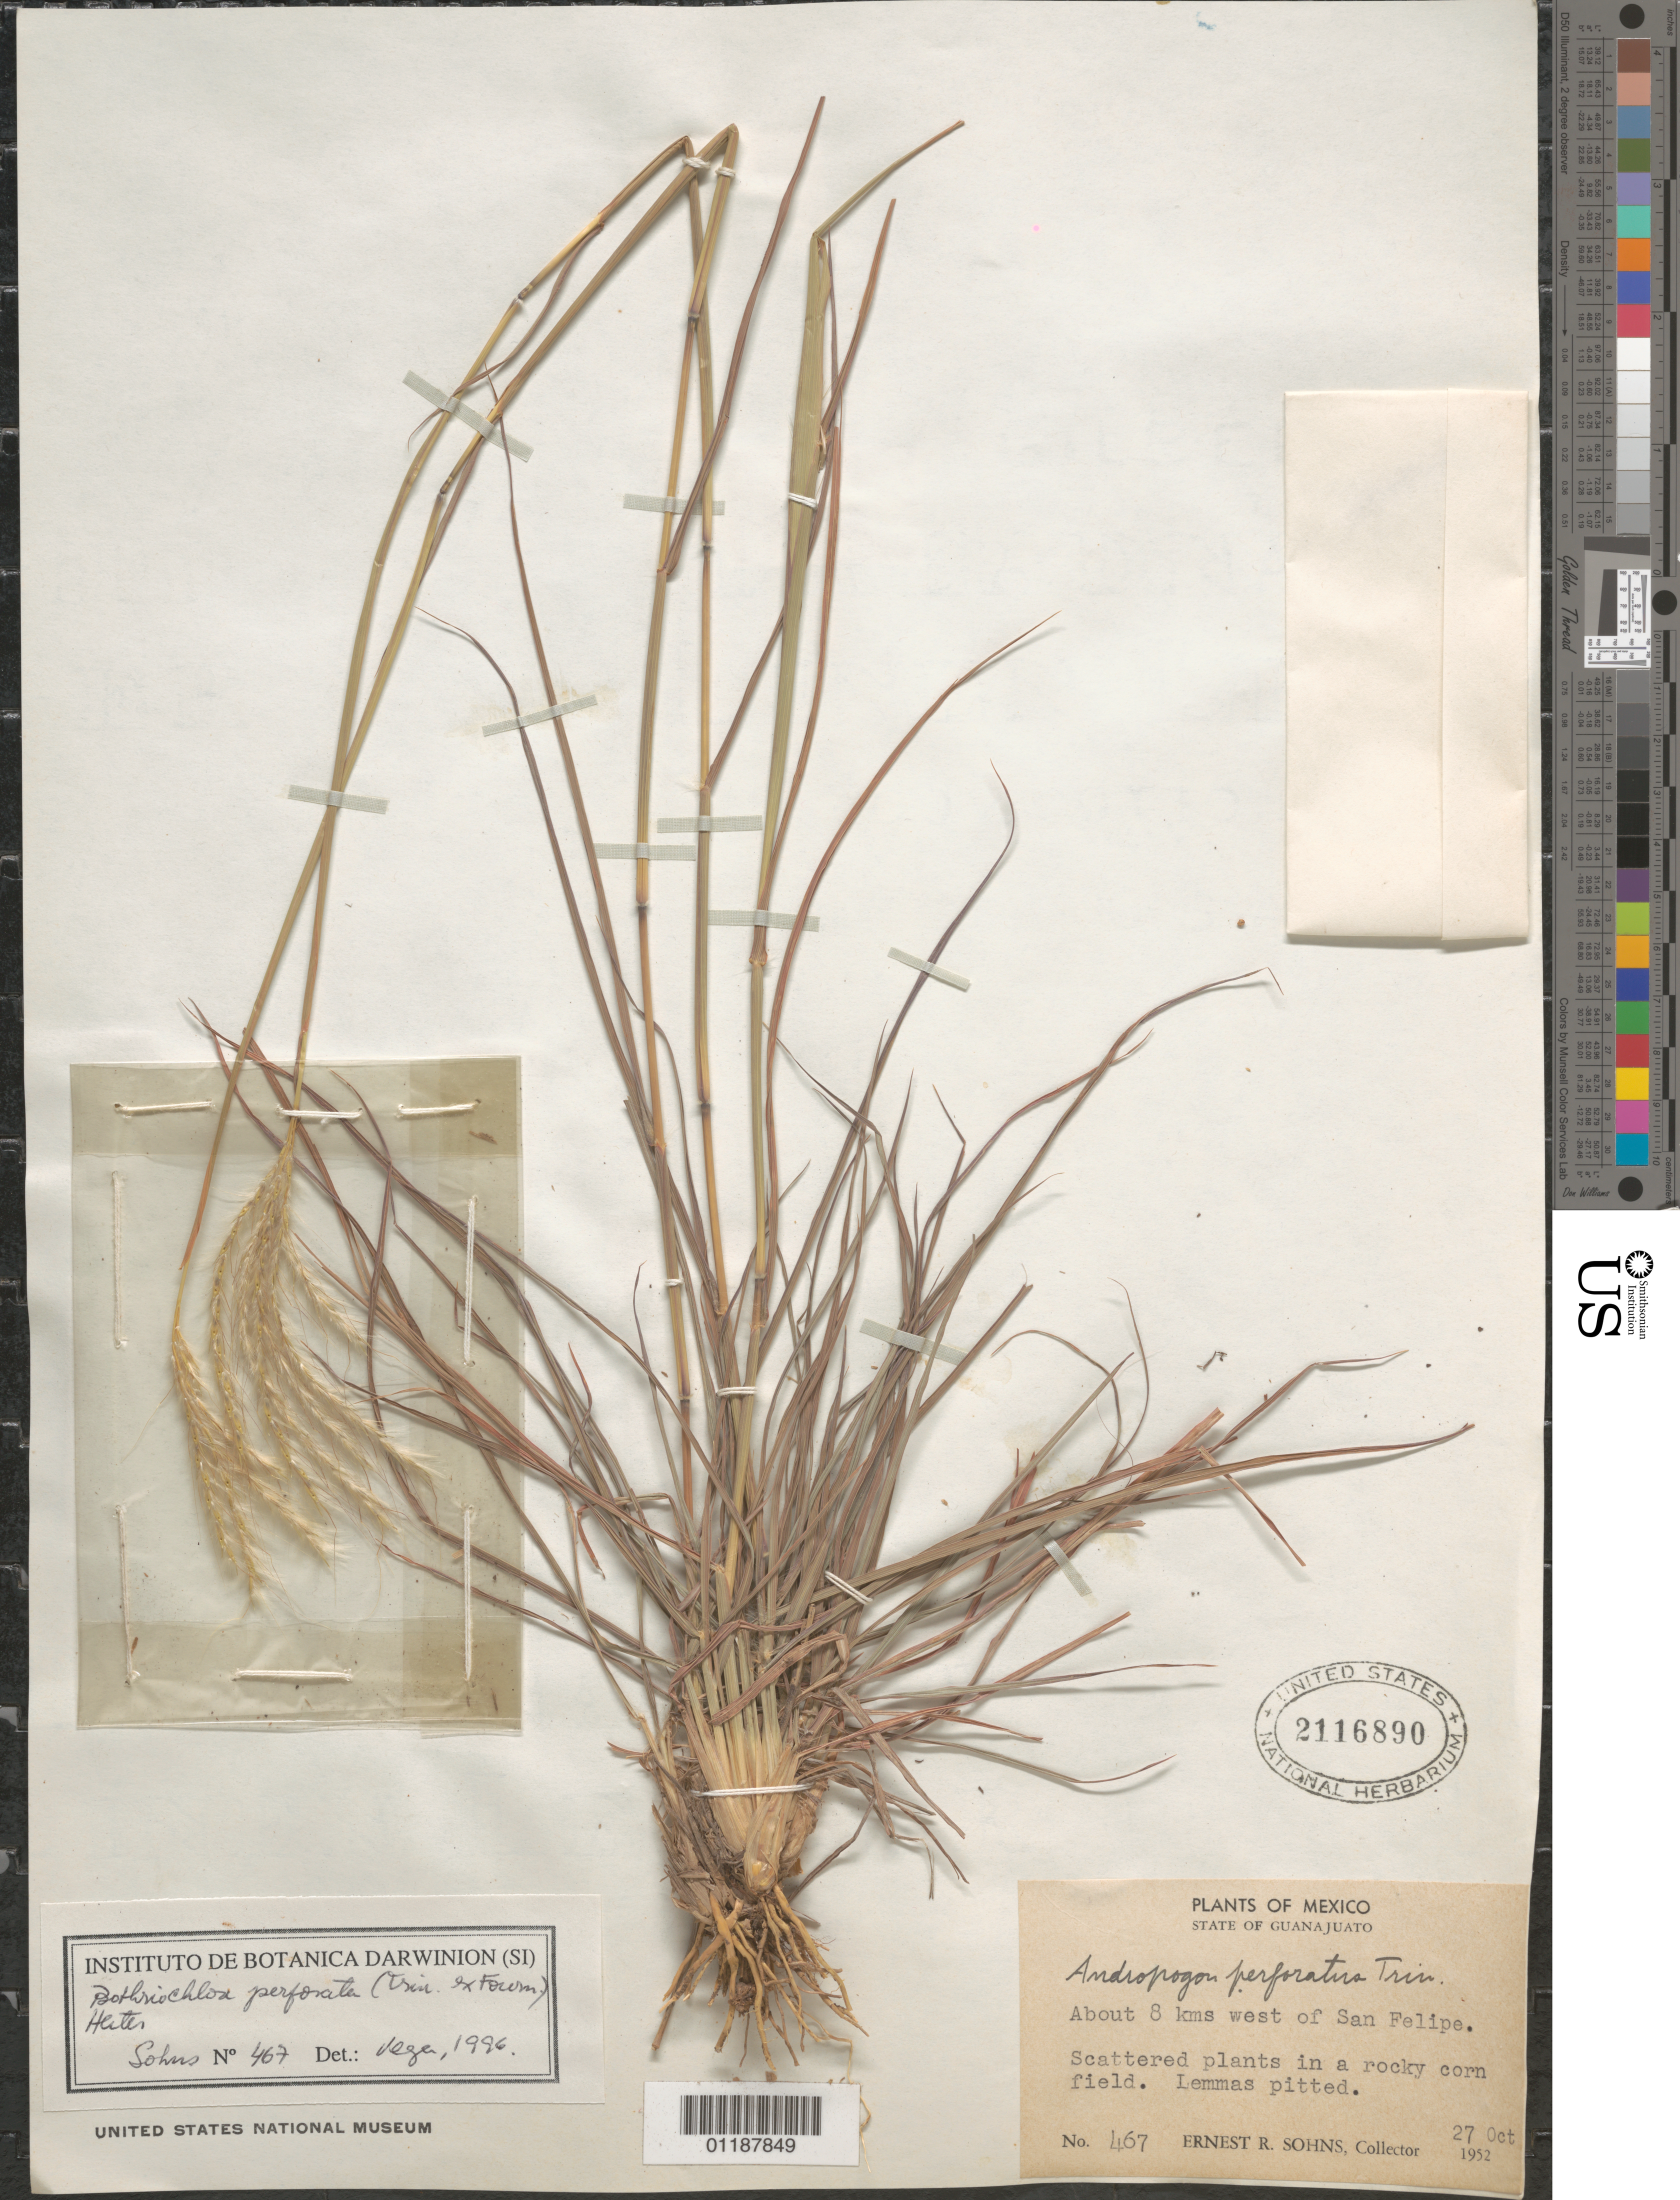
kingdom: Plantae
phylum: Tracheophyta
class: Liliopsida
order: Poales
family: Poaceae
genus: Bothriochloa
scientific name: Bothriochloa perforata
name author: (Trin. ex E. Fourn.) Herter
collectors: E. R. Sohns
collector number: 467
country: Mexico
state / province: Guanajuato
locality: W of San Felipe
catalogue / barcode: US 2116890